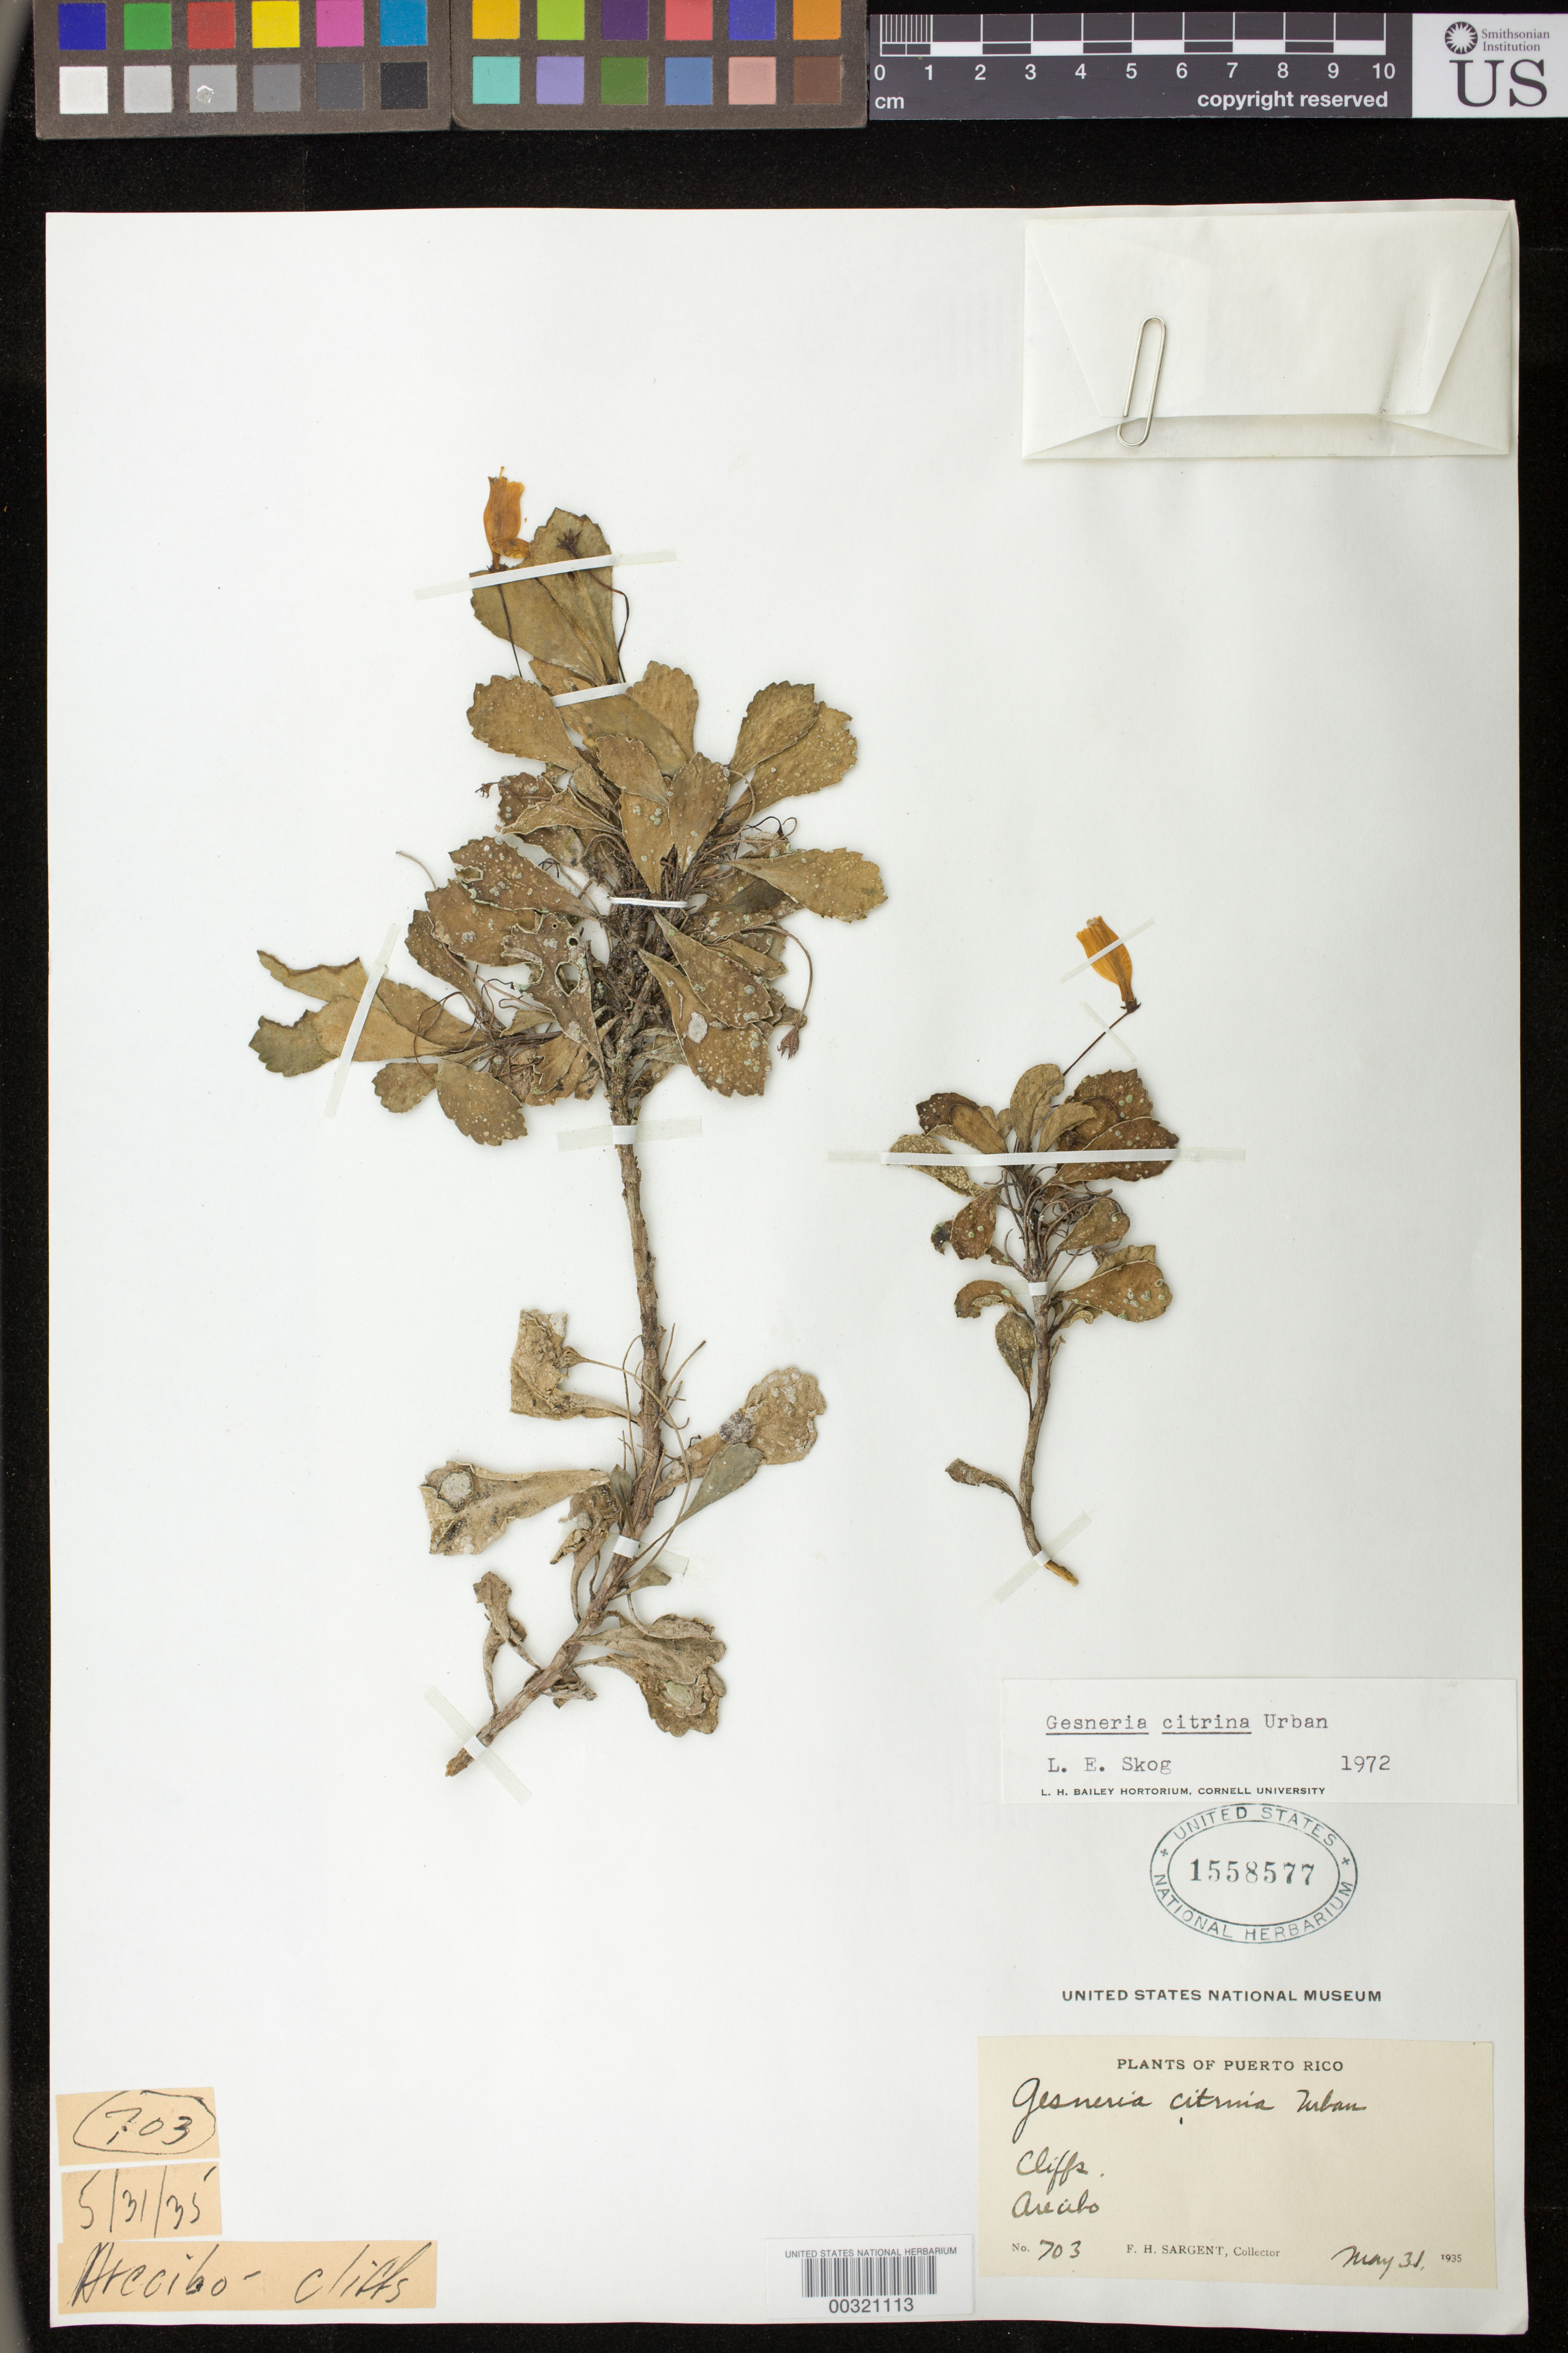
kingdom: Plantae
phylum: Tracheophyta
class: Magnoliopsida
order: Lamiales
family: Gesneriaceae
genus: Gesneria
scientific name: Gesneria citrina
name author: Urb.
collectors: F. H. Sargent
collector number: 703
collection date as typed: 31 May 1935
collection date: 1935-05-31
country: Puerto Rico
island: Puerto Rico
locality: Arecibo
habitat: Cliffs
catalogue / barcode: US 1558577